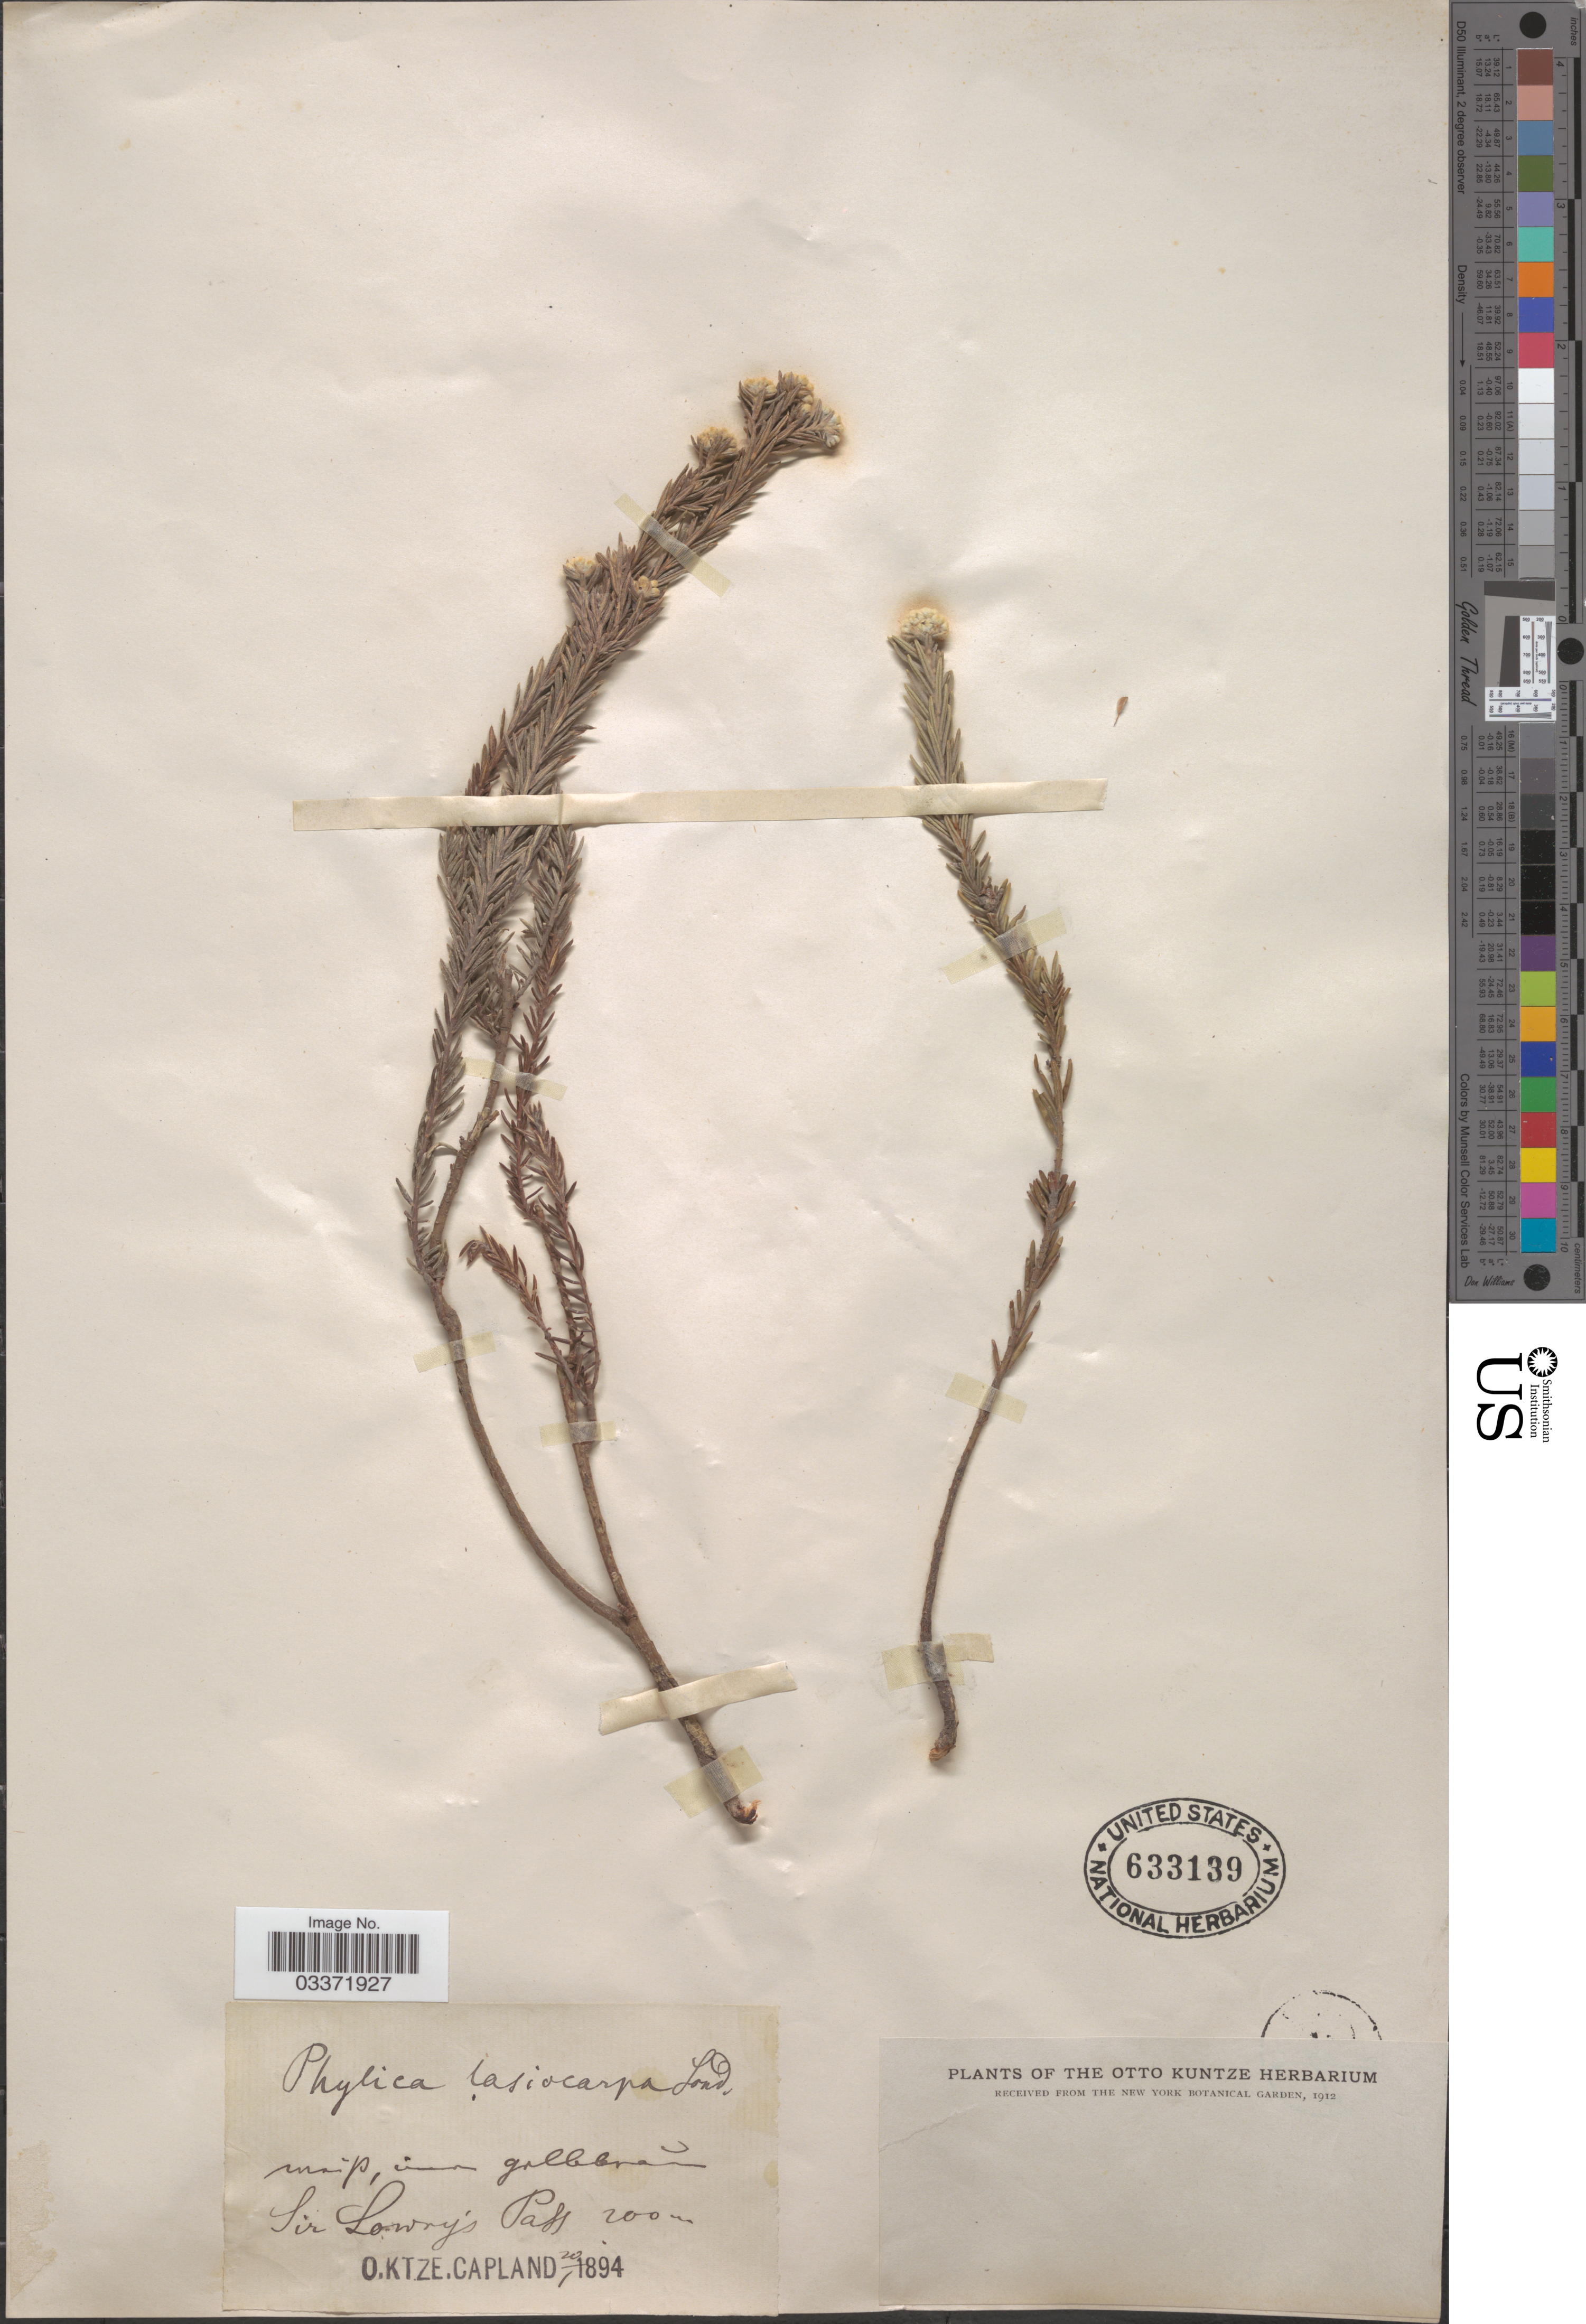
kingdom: Plantae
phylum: Tracheophyta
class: Magnoliopsida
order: Rosales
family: Rhamnaceae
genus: Phylica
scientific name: Phylica lasiocarpa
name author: Sond.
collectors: C.E.O. Kuntze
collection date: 1894-01-20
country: South Africa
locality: [illegible text] Sir Lowry's Pass.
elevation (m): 200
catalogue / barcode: US 633139